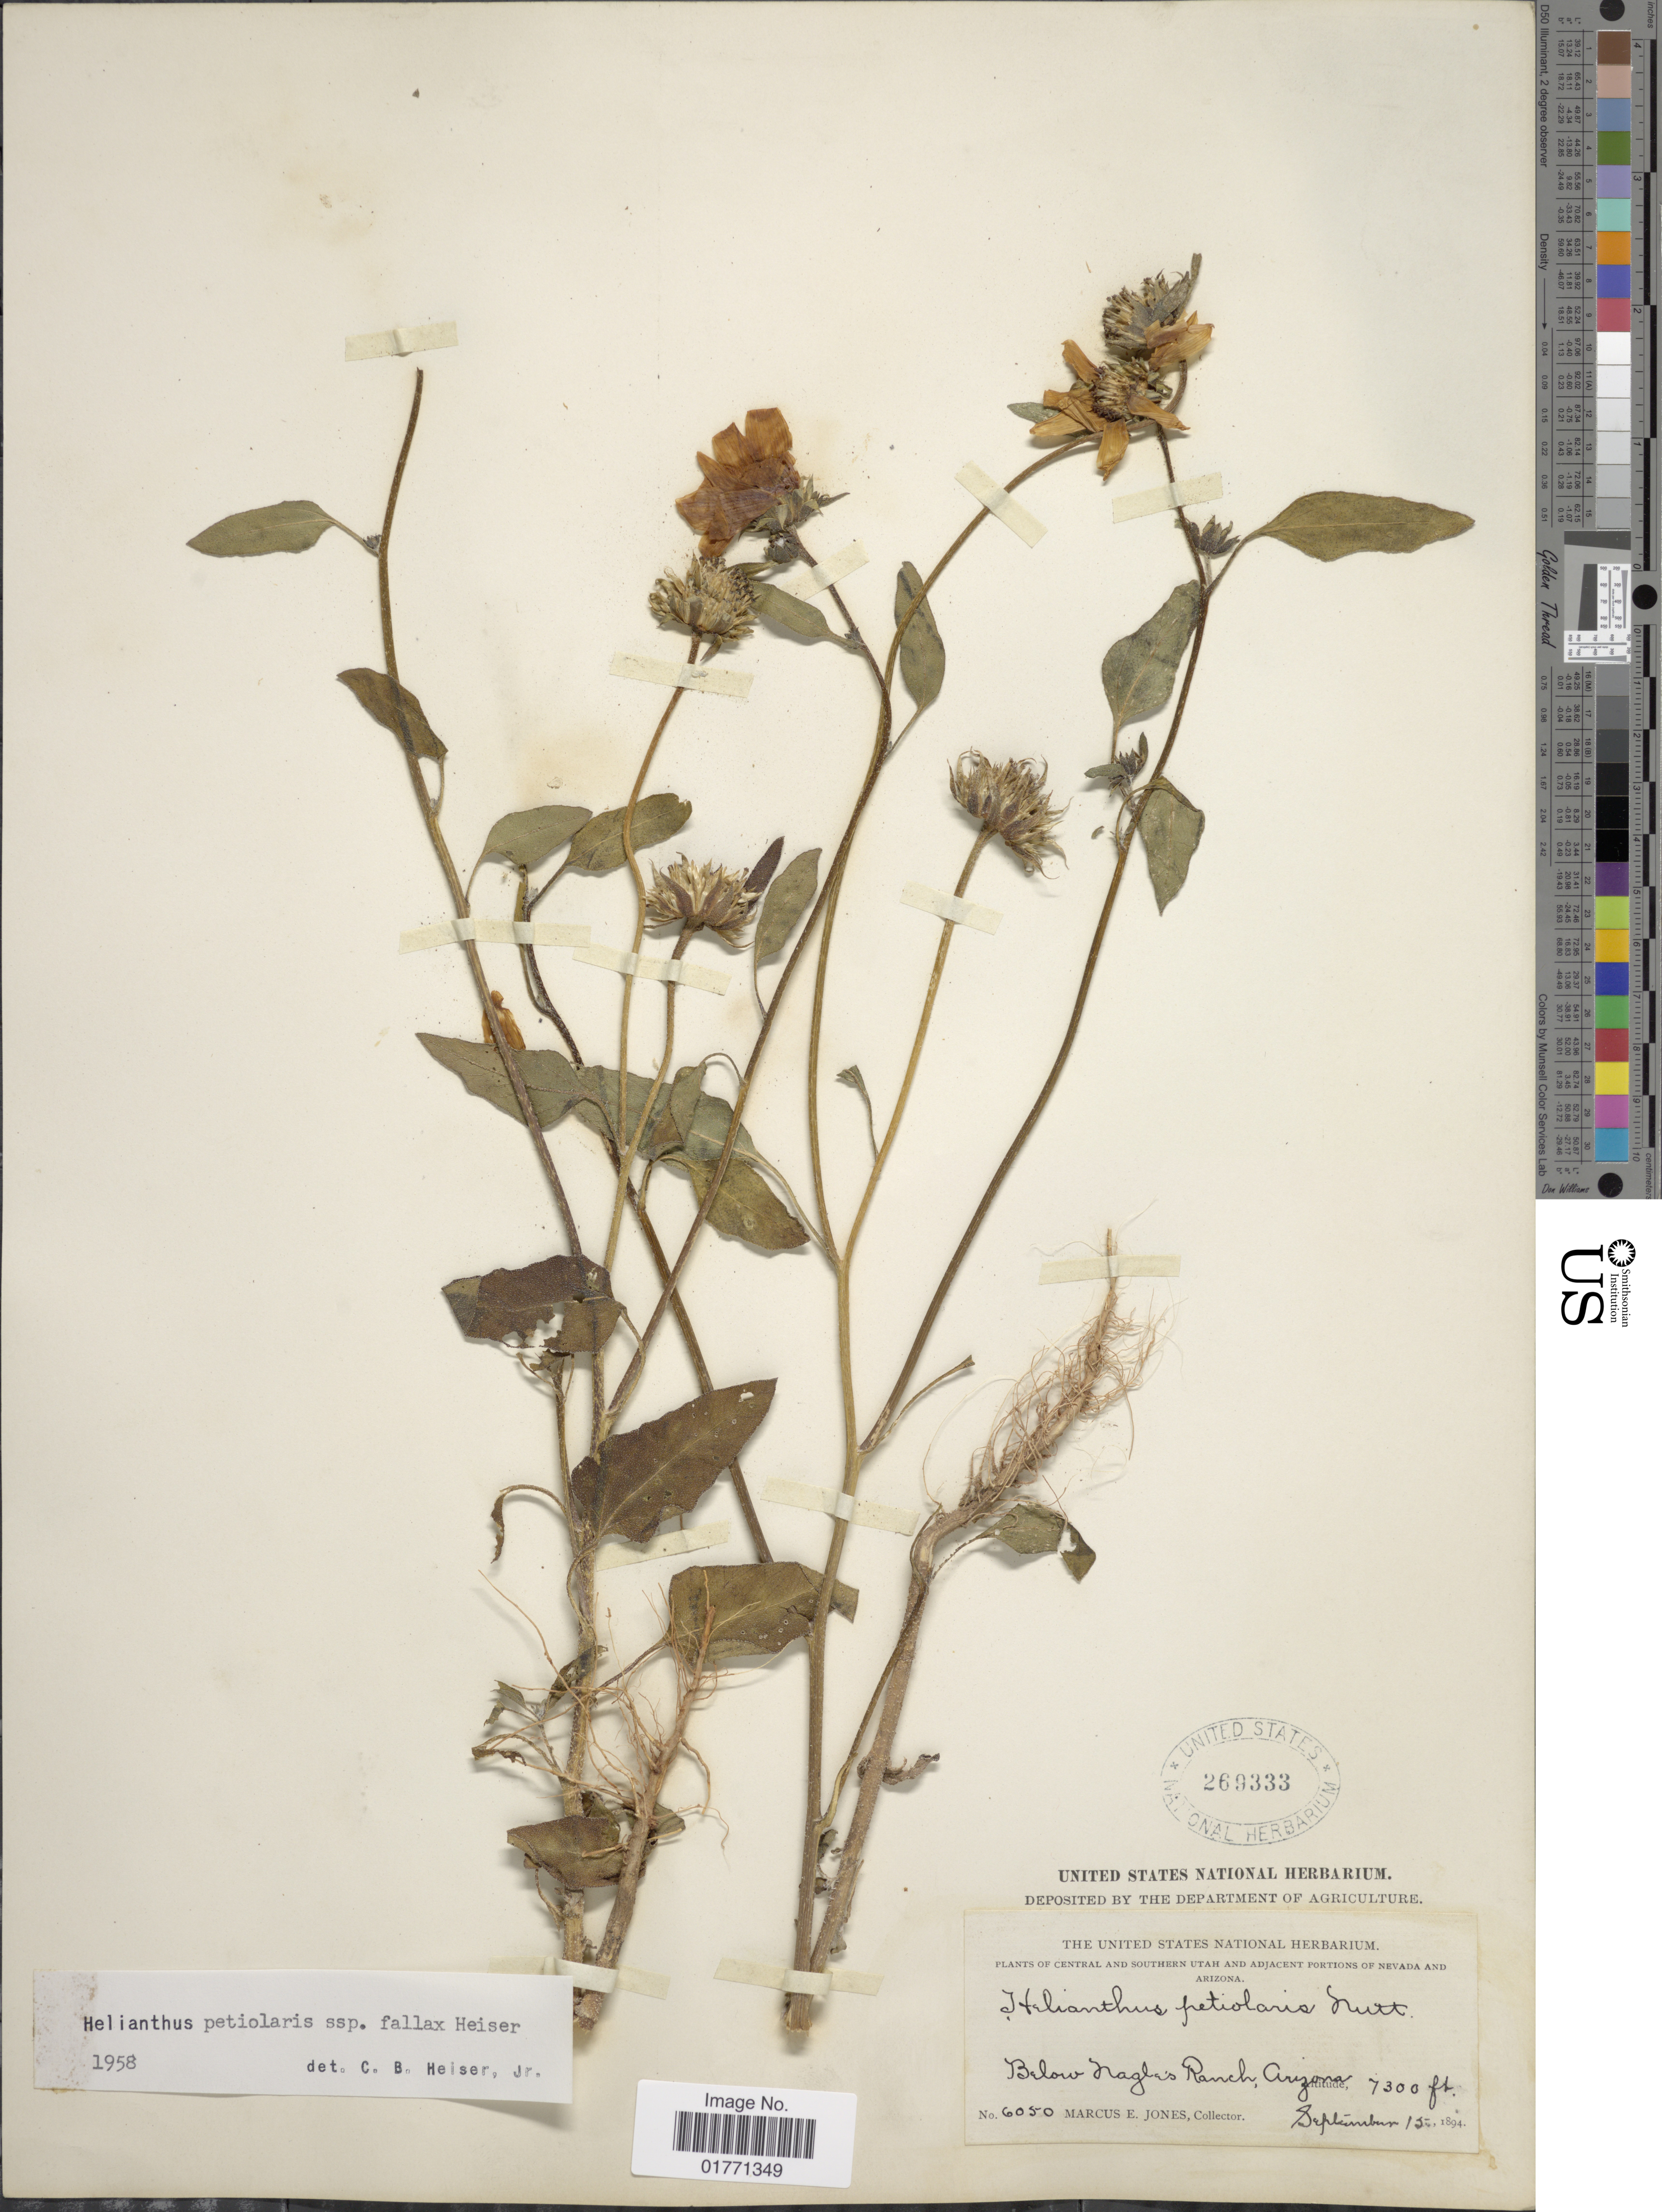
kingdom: Plantae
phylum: Tracheophyta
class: Magnoliopsida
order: Asterales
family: Asteraceae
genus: Helianthus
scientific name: Helianthus petiolaris subsp. fallax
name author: Heiser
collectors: M. E. Jones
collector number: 6050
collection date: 1894-09-15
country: United States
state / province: Arizona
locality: Below Nagla's Ranch.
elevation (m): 2225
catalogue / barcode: US 269333